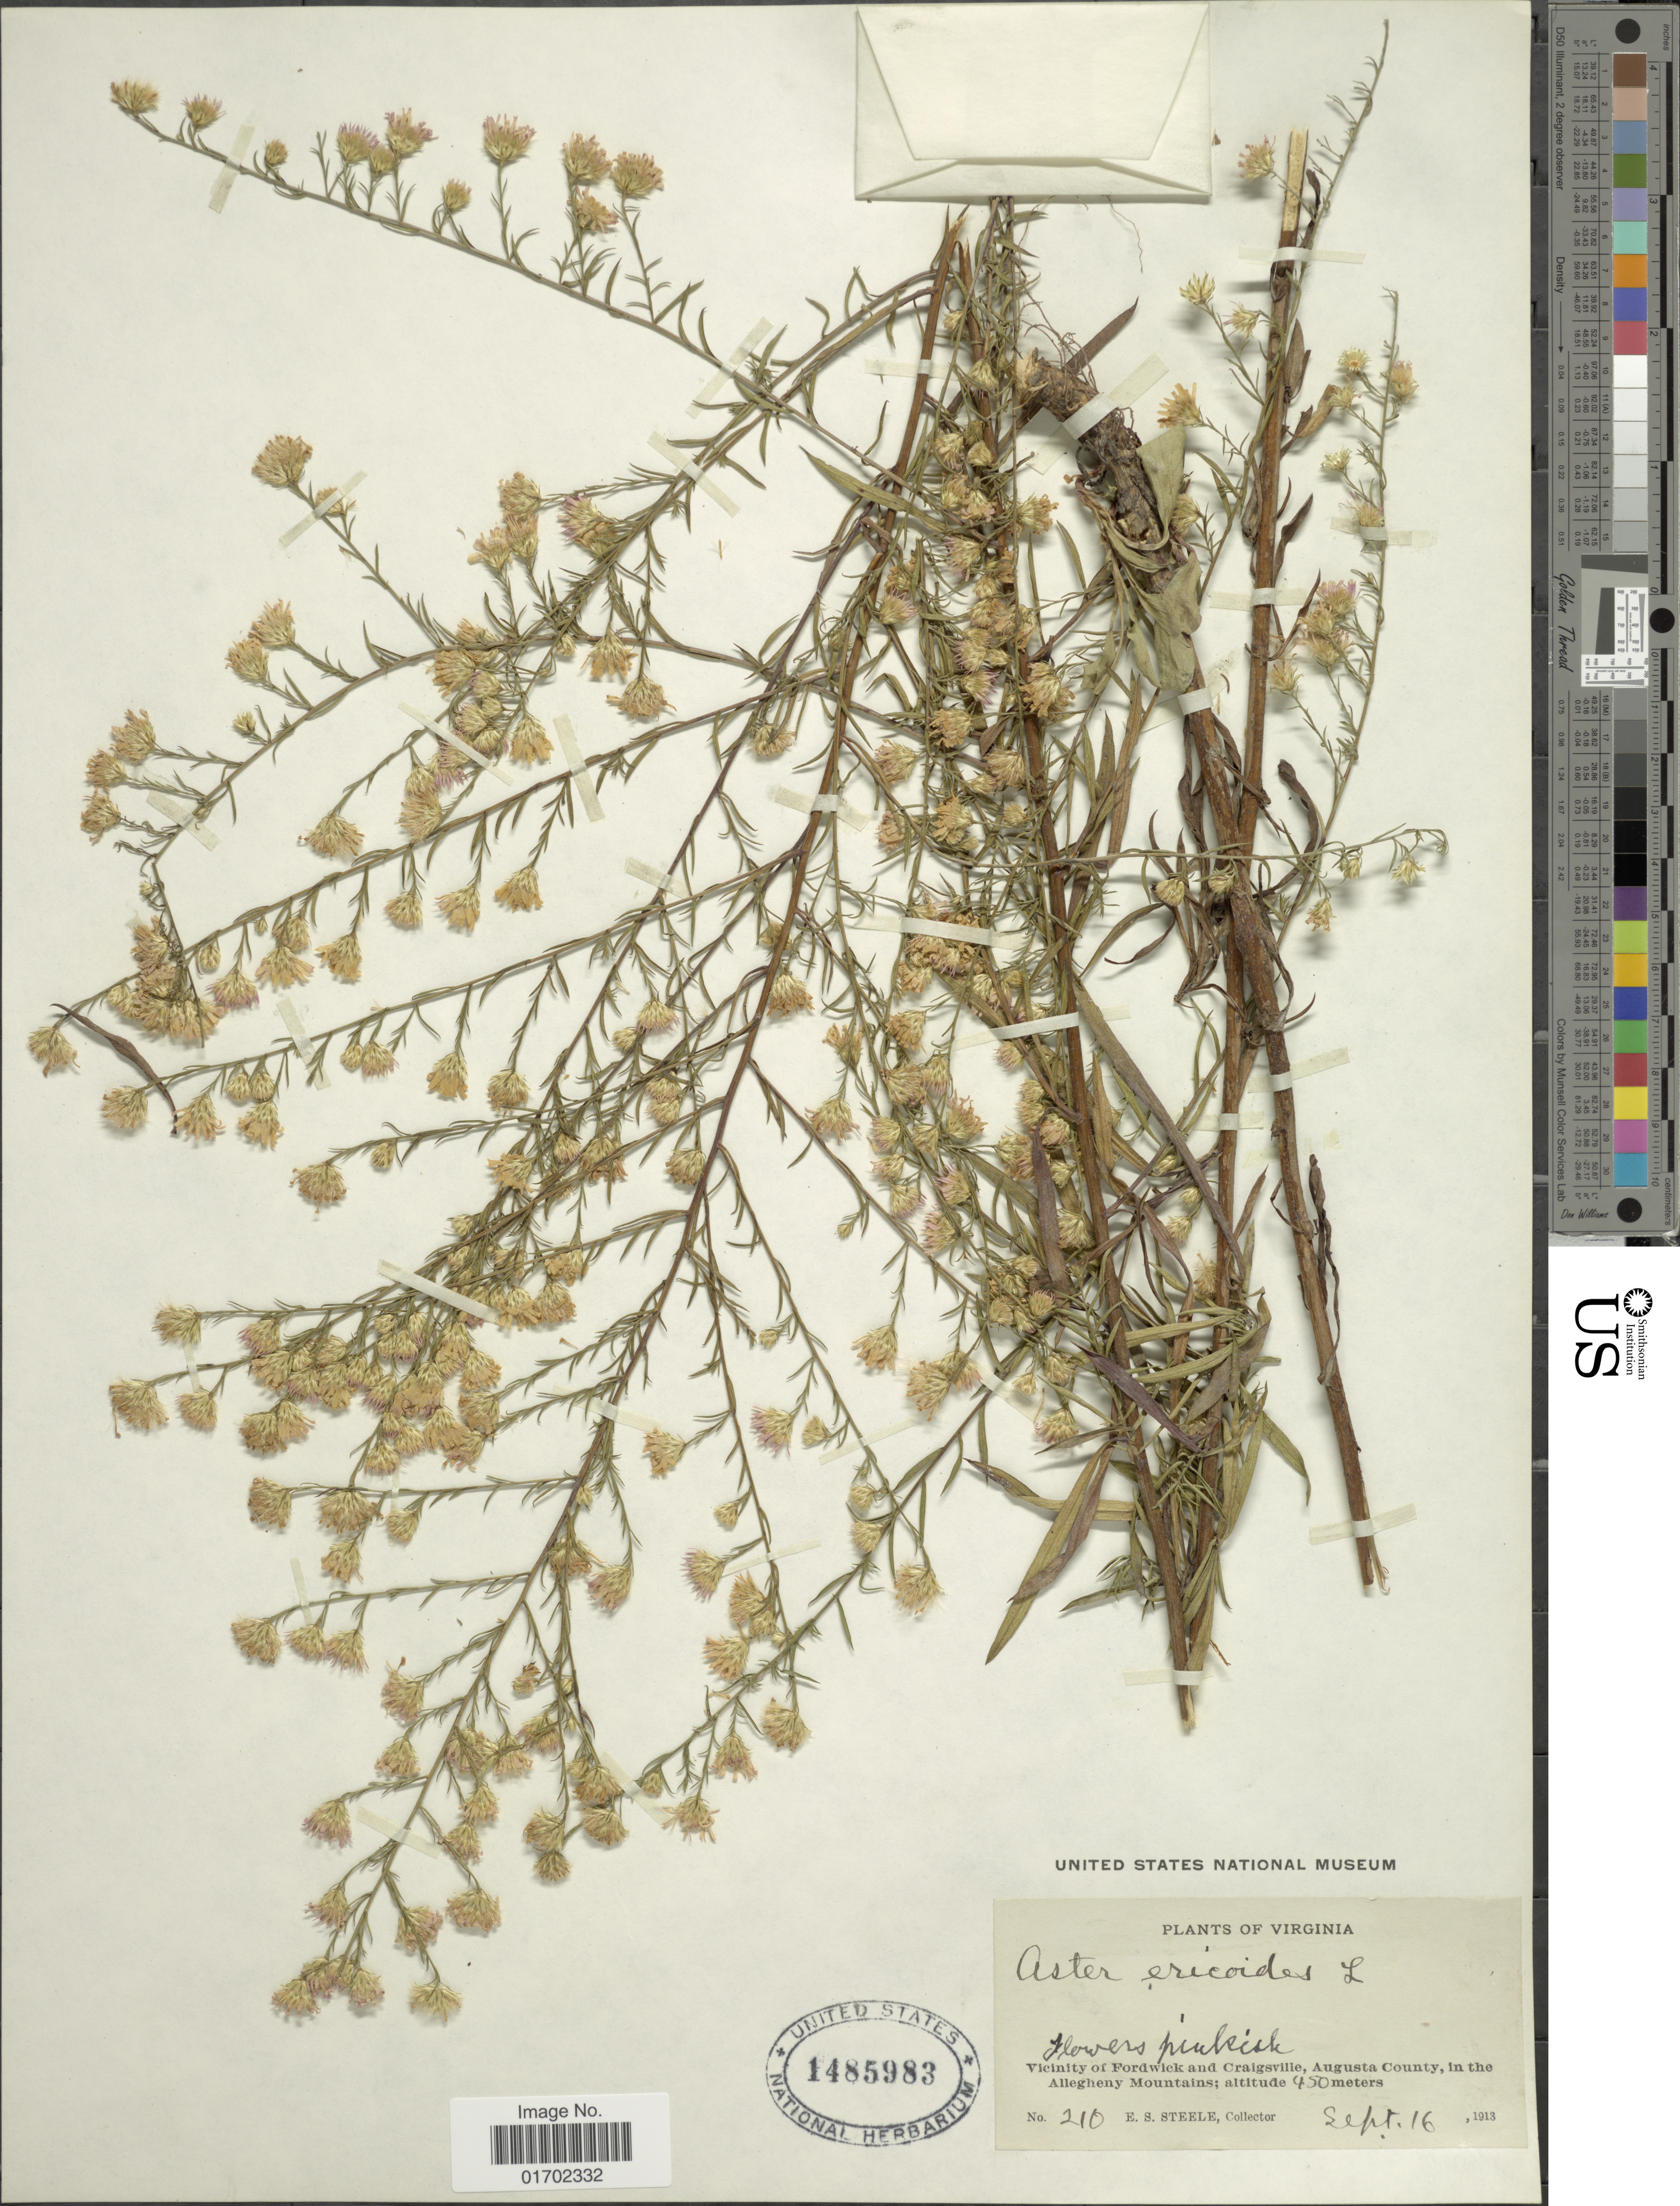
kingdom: Plantae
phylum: Tracheophyta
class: Magnoliopsida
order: Asterales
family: Asteraceae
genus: Symphyotrichum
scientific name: Symphyotrichum pilosum var. pilosum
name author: (Willd.) G.L. Nesom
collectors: E. Steele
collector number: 210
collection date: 1913-09-16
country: United States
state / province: Virginia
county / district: Augusta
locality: Vicinity of Fordwick and Craigsville, Augusta County, in the Allegheny Mountains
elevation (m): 450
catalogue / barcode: US 1485983